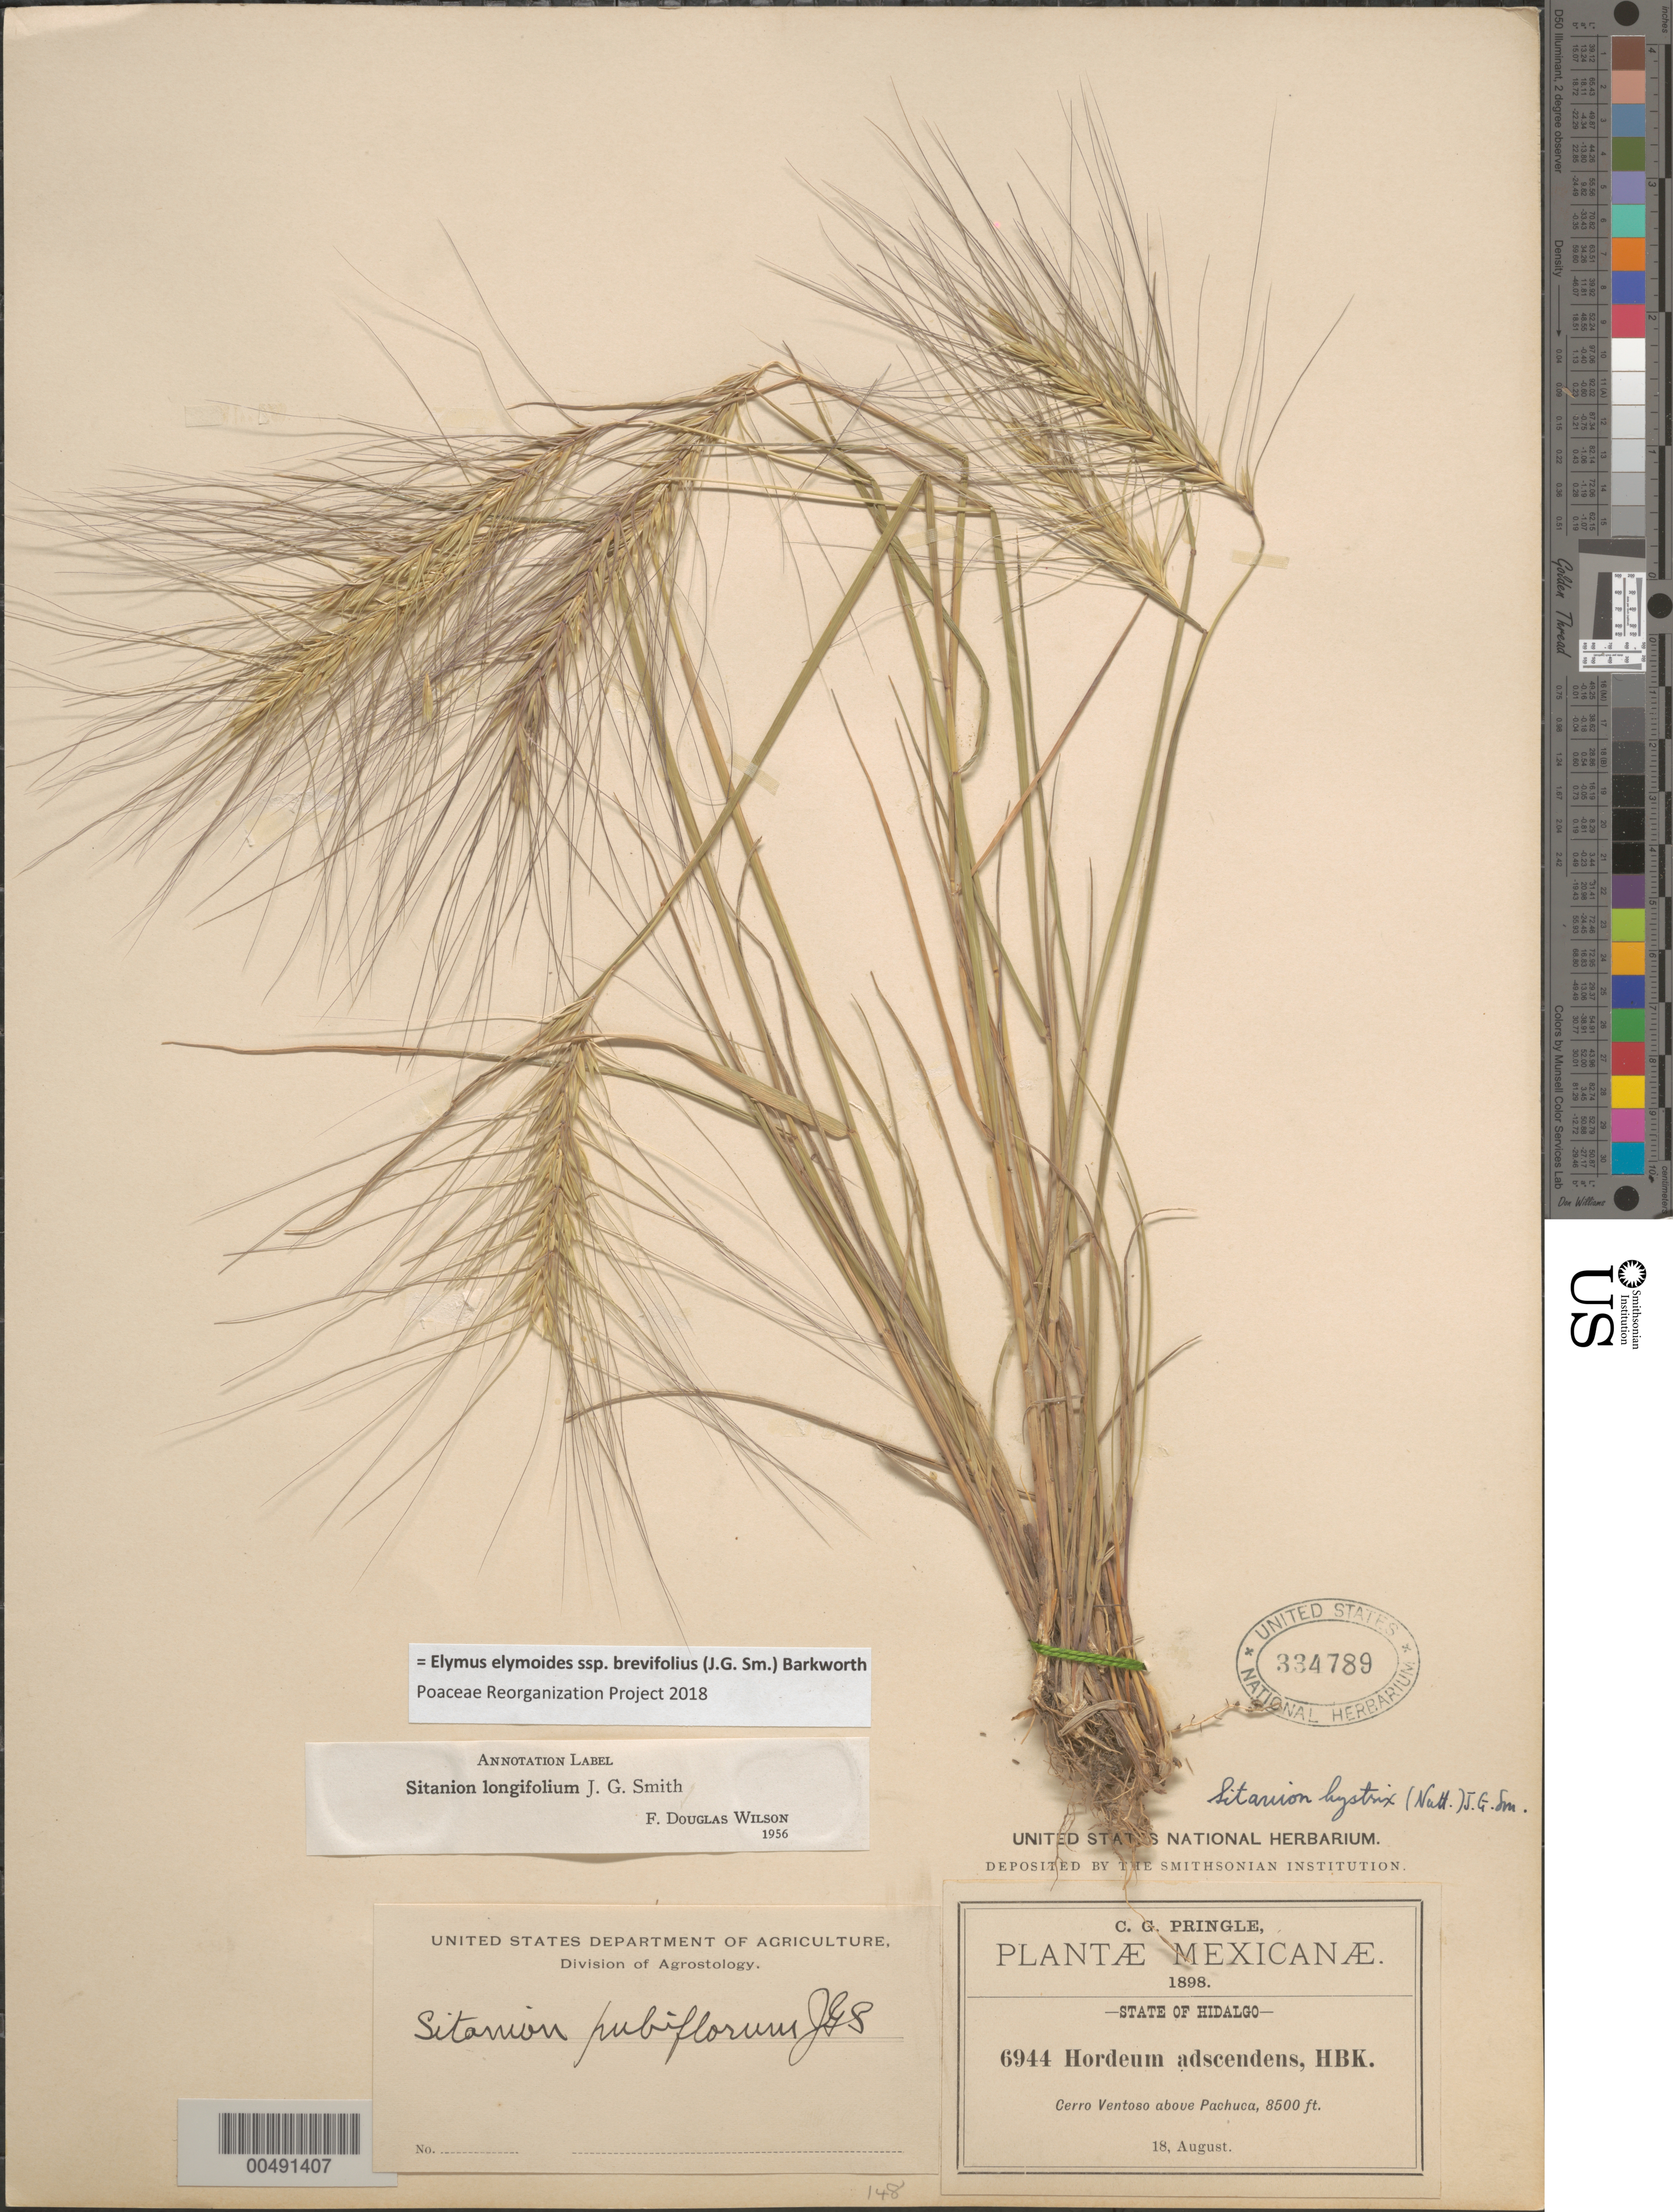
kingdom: Plantae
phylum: Tracheophyta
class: Liliopsida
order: Poales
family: Poaceae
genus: Elymus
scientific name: Elymus elymoides subsp. brevifolius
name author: (J.G. Sm.) Barkworth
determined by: Poaceae Reorganization Project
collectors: C. G. Pringle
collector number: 6944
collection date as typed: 18 Aug 1898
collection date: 1898-08-18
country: Mexico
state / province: Hidalgo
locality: Cerro Ventoso above Pachuca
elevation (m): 2591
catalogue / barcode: US 334789